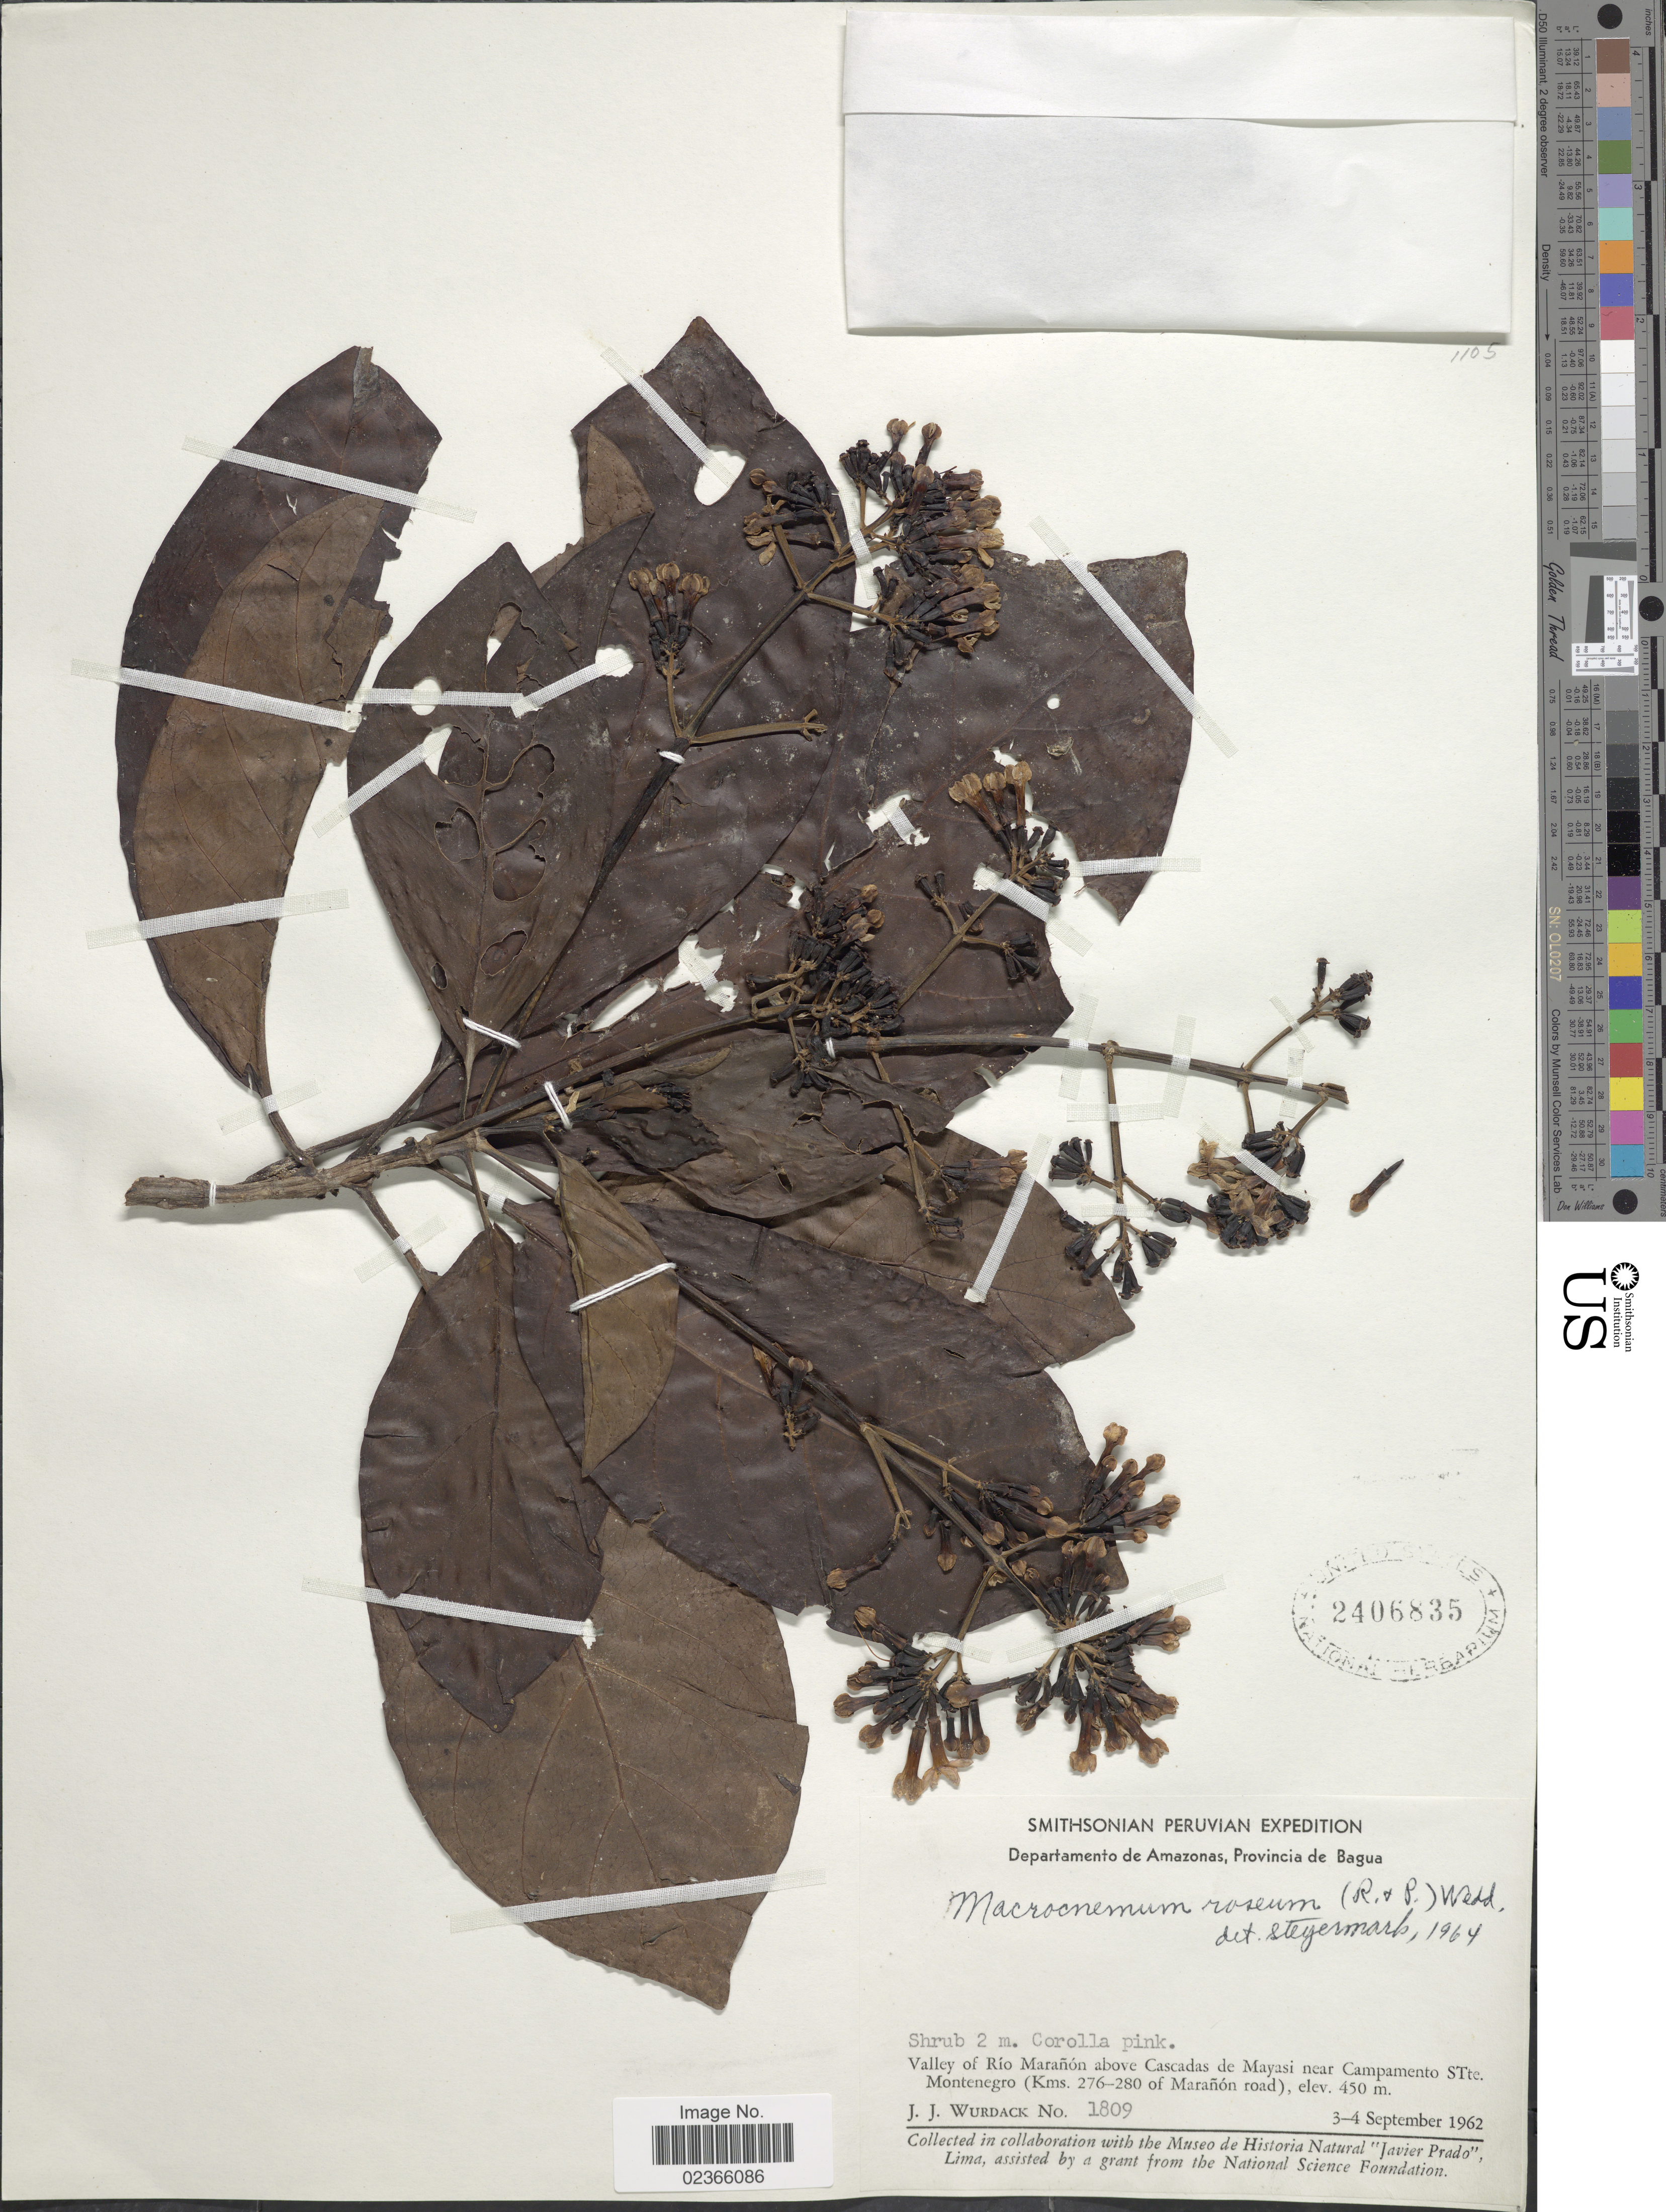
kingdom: Plantae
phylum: Tracheophyta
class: Magnoliopsida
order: Gentianales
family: Rubiaceae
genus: Macrocnemum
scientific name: Macrocnemum roseum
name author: (Ruiz & Pav.) Wedd.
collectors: J. J. Wurdack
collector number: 1809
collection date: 1962-09-03/1962-09-04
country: Peru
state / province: Amazonas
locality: Departamento de Amazonas, Provincia de Bagua. valley of Rio Maranon above Cascades de Mayasi near Campamento STe, Montenegro (Kms. 276-280 of Maranon road)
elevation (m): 450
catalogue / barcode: US 206835